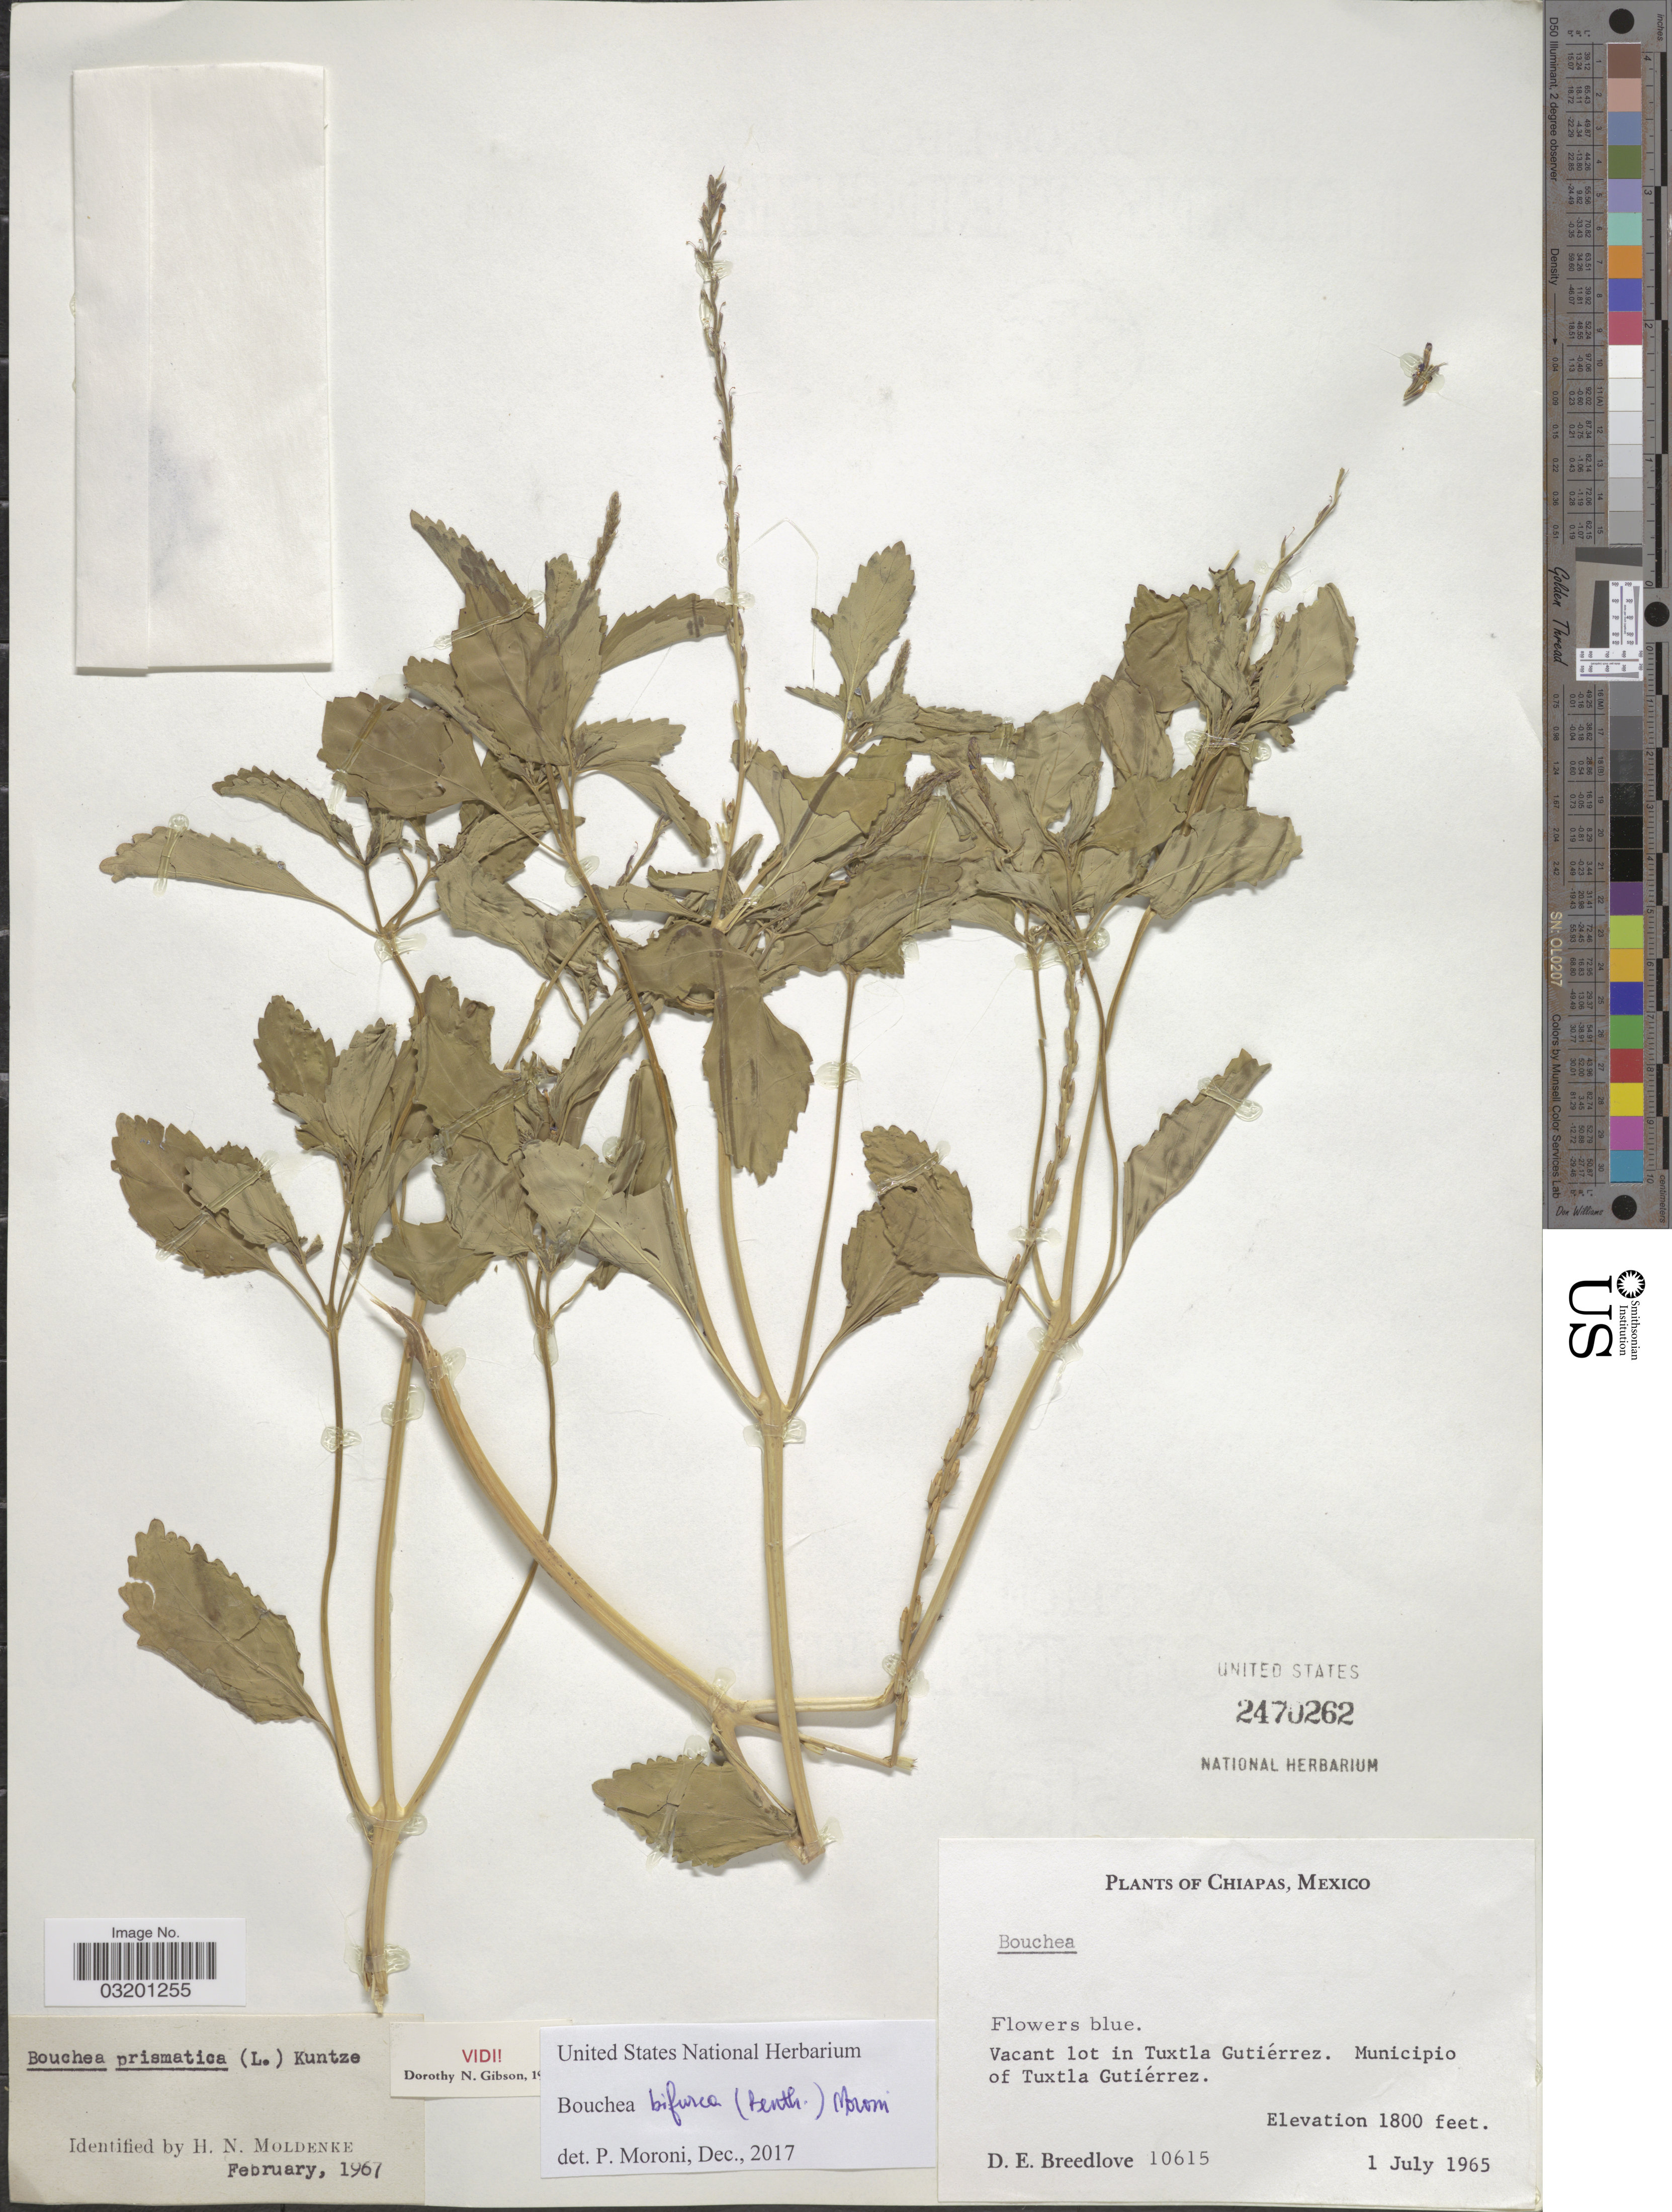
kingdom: Plantae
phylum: Tracheophyta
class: Magnoliopsida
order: Lamiales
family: Verbenaceae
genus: Bouchea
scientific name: Bouchea bifurca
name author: (Benth.) P. Moroni & N. O'Leary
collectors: D. E. Breedlove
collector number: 10615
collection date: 1965-07-01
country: Mexico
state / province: Chiapas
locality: Vacant lot in Tuxtla Gutiérrez. Municipio of Tuxtla Gutiérrez.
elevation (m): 549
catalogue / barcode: US 2470262